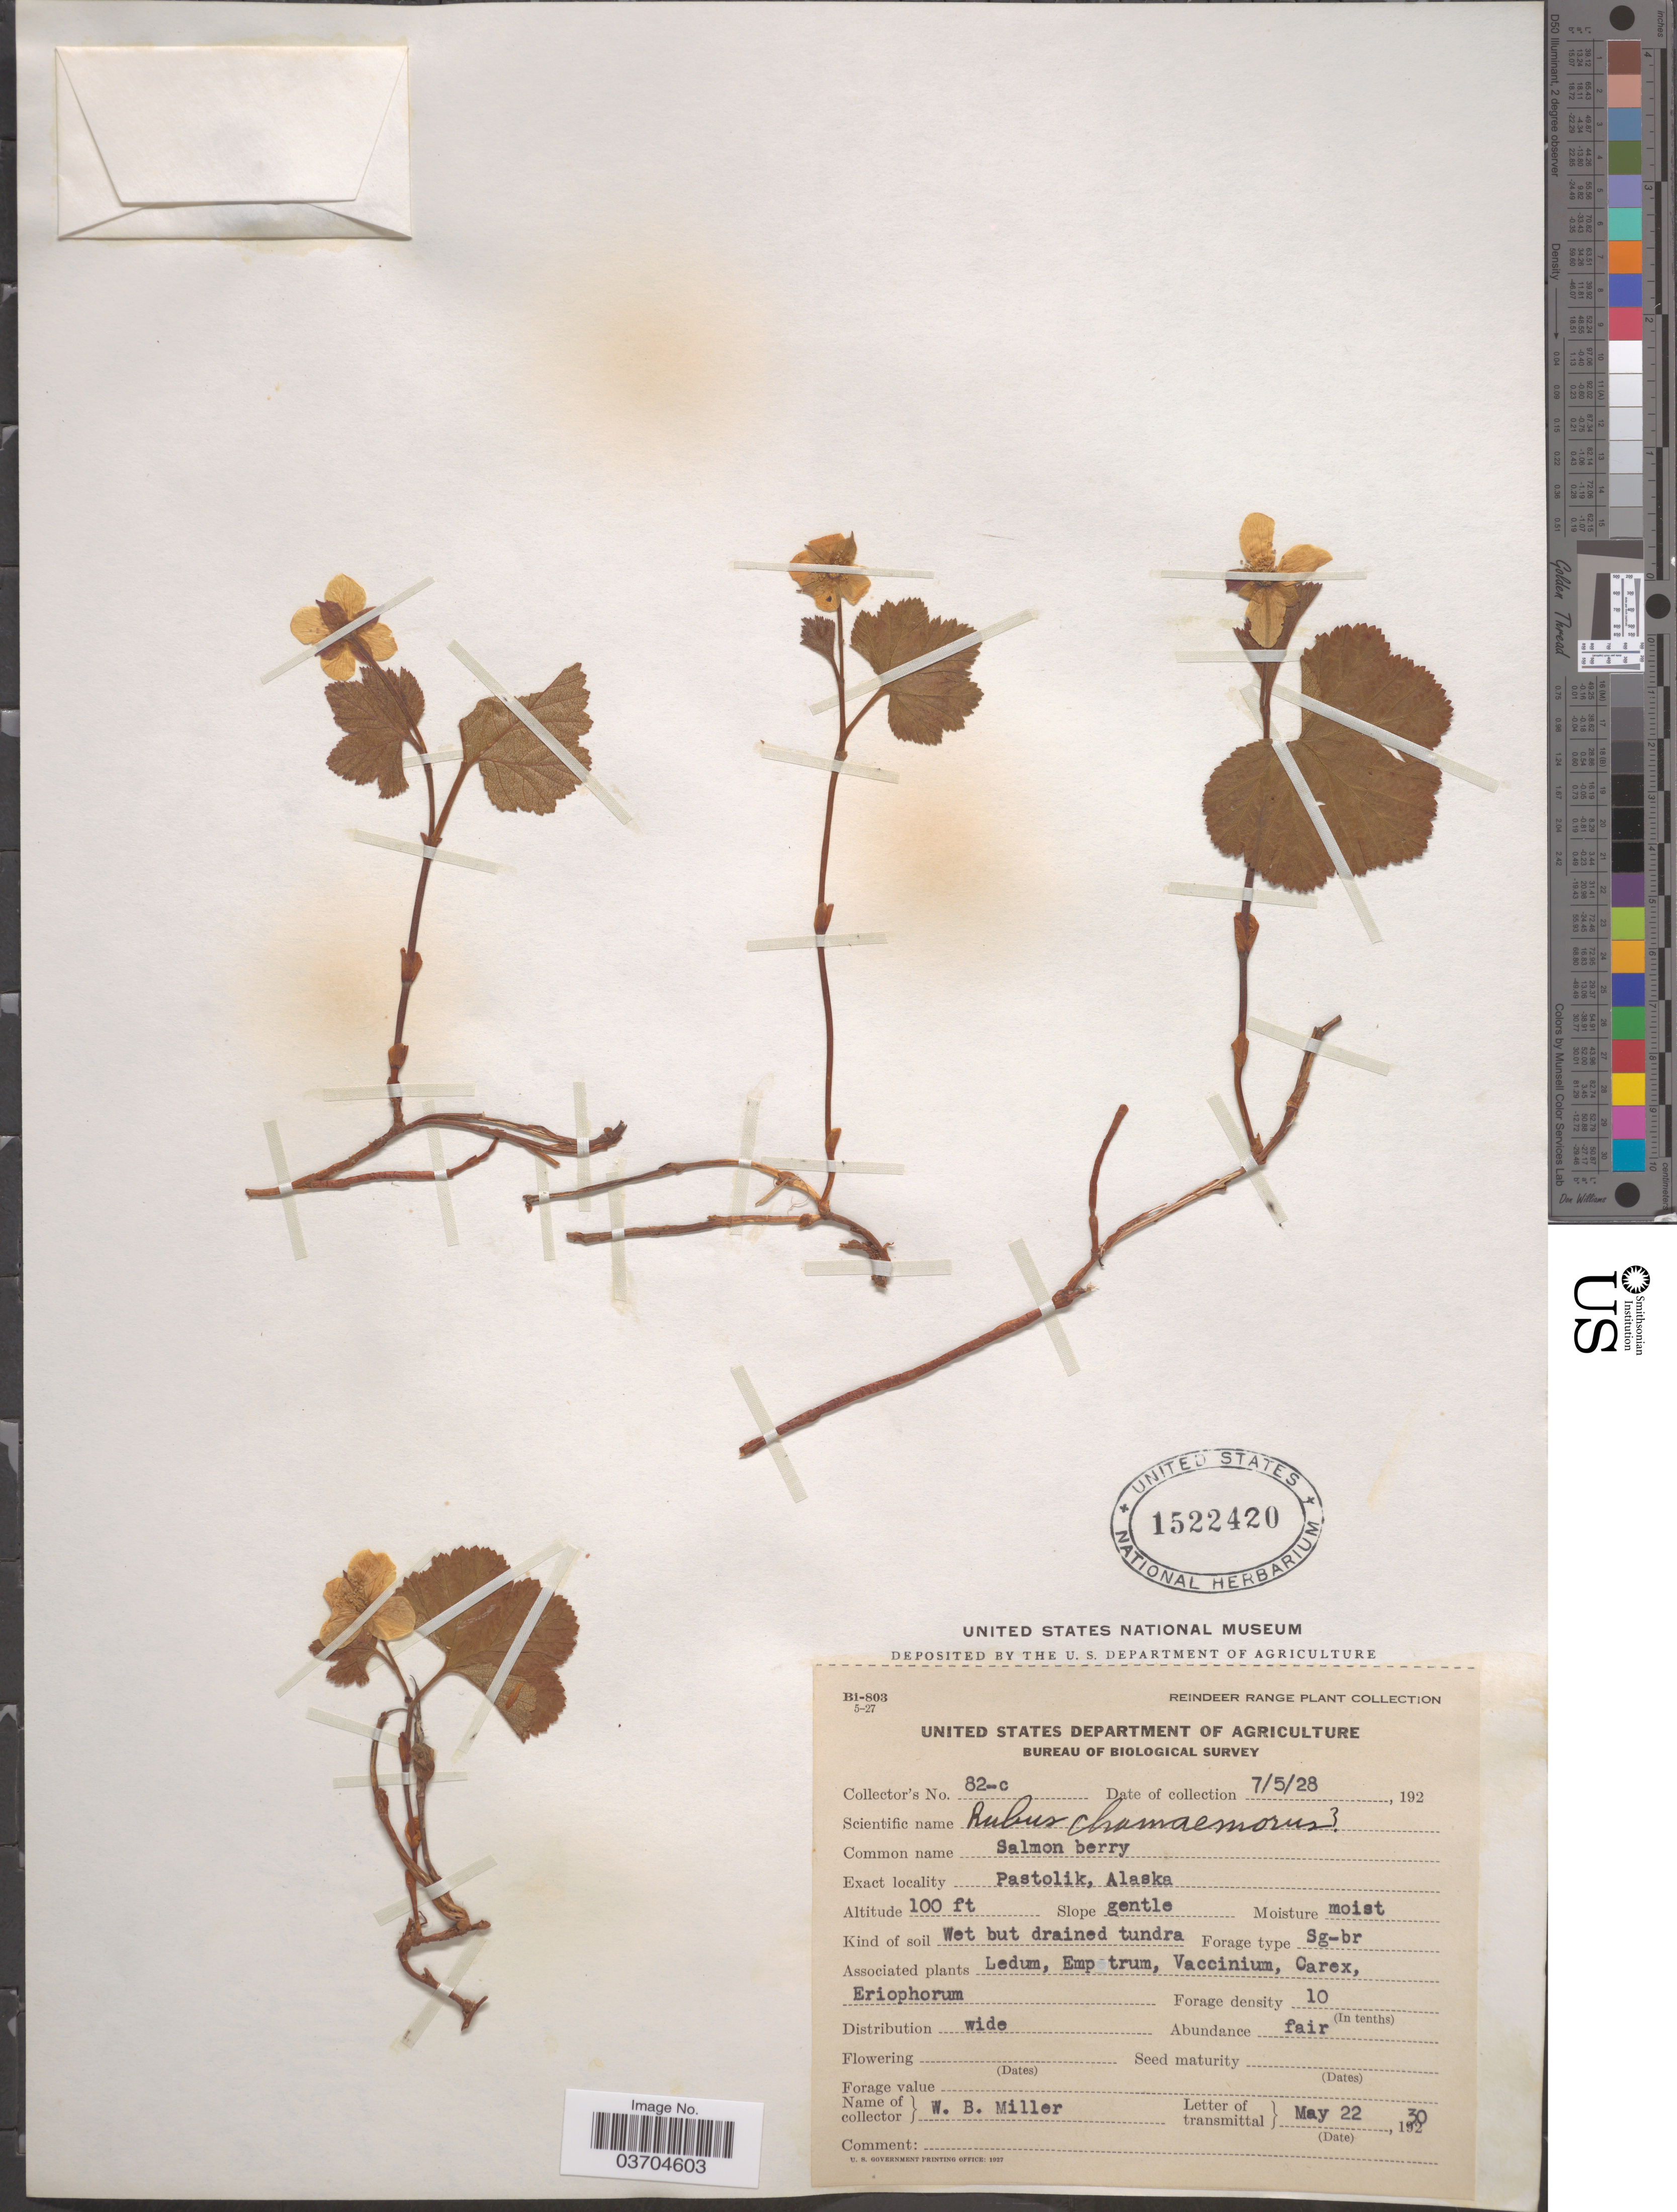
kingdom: Plantae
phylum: Tracheophyta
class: Magnoliopsida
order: Rosales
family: Rosaceae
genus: Rubus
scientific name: Rubus chamaemorus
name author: L.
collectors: W. Miller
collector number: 82-c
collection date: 1928-07-05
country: United States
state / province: Alaska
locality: Pastolik.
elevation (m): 30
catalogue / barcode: US 1522420